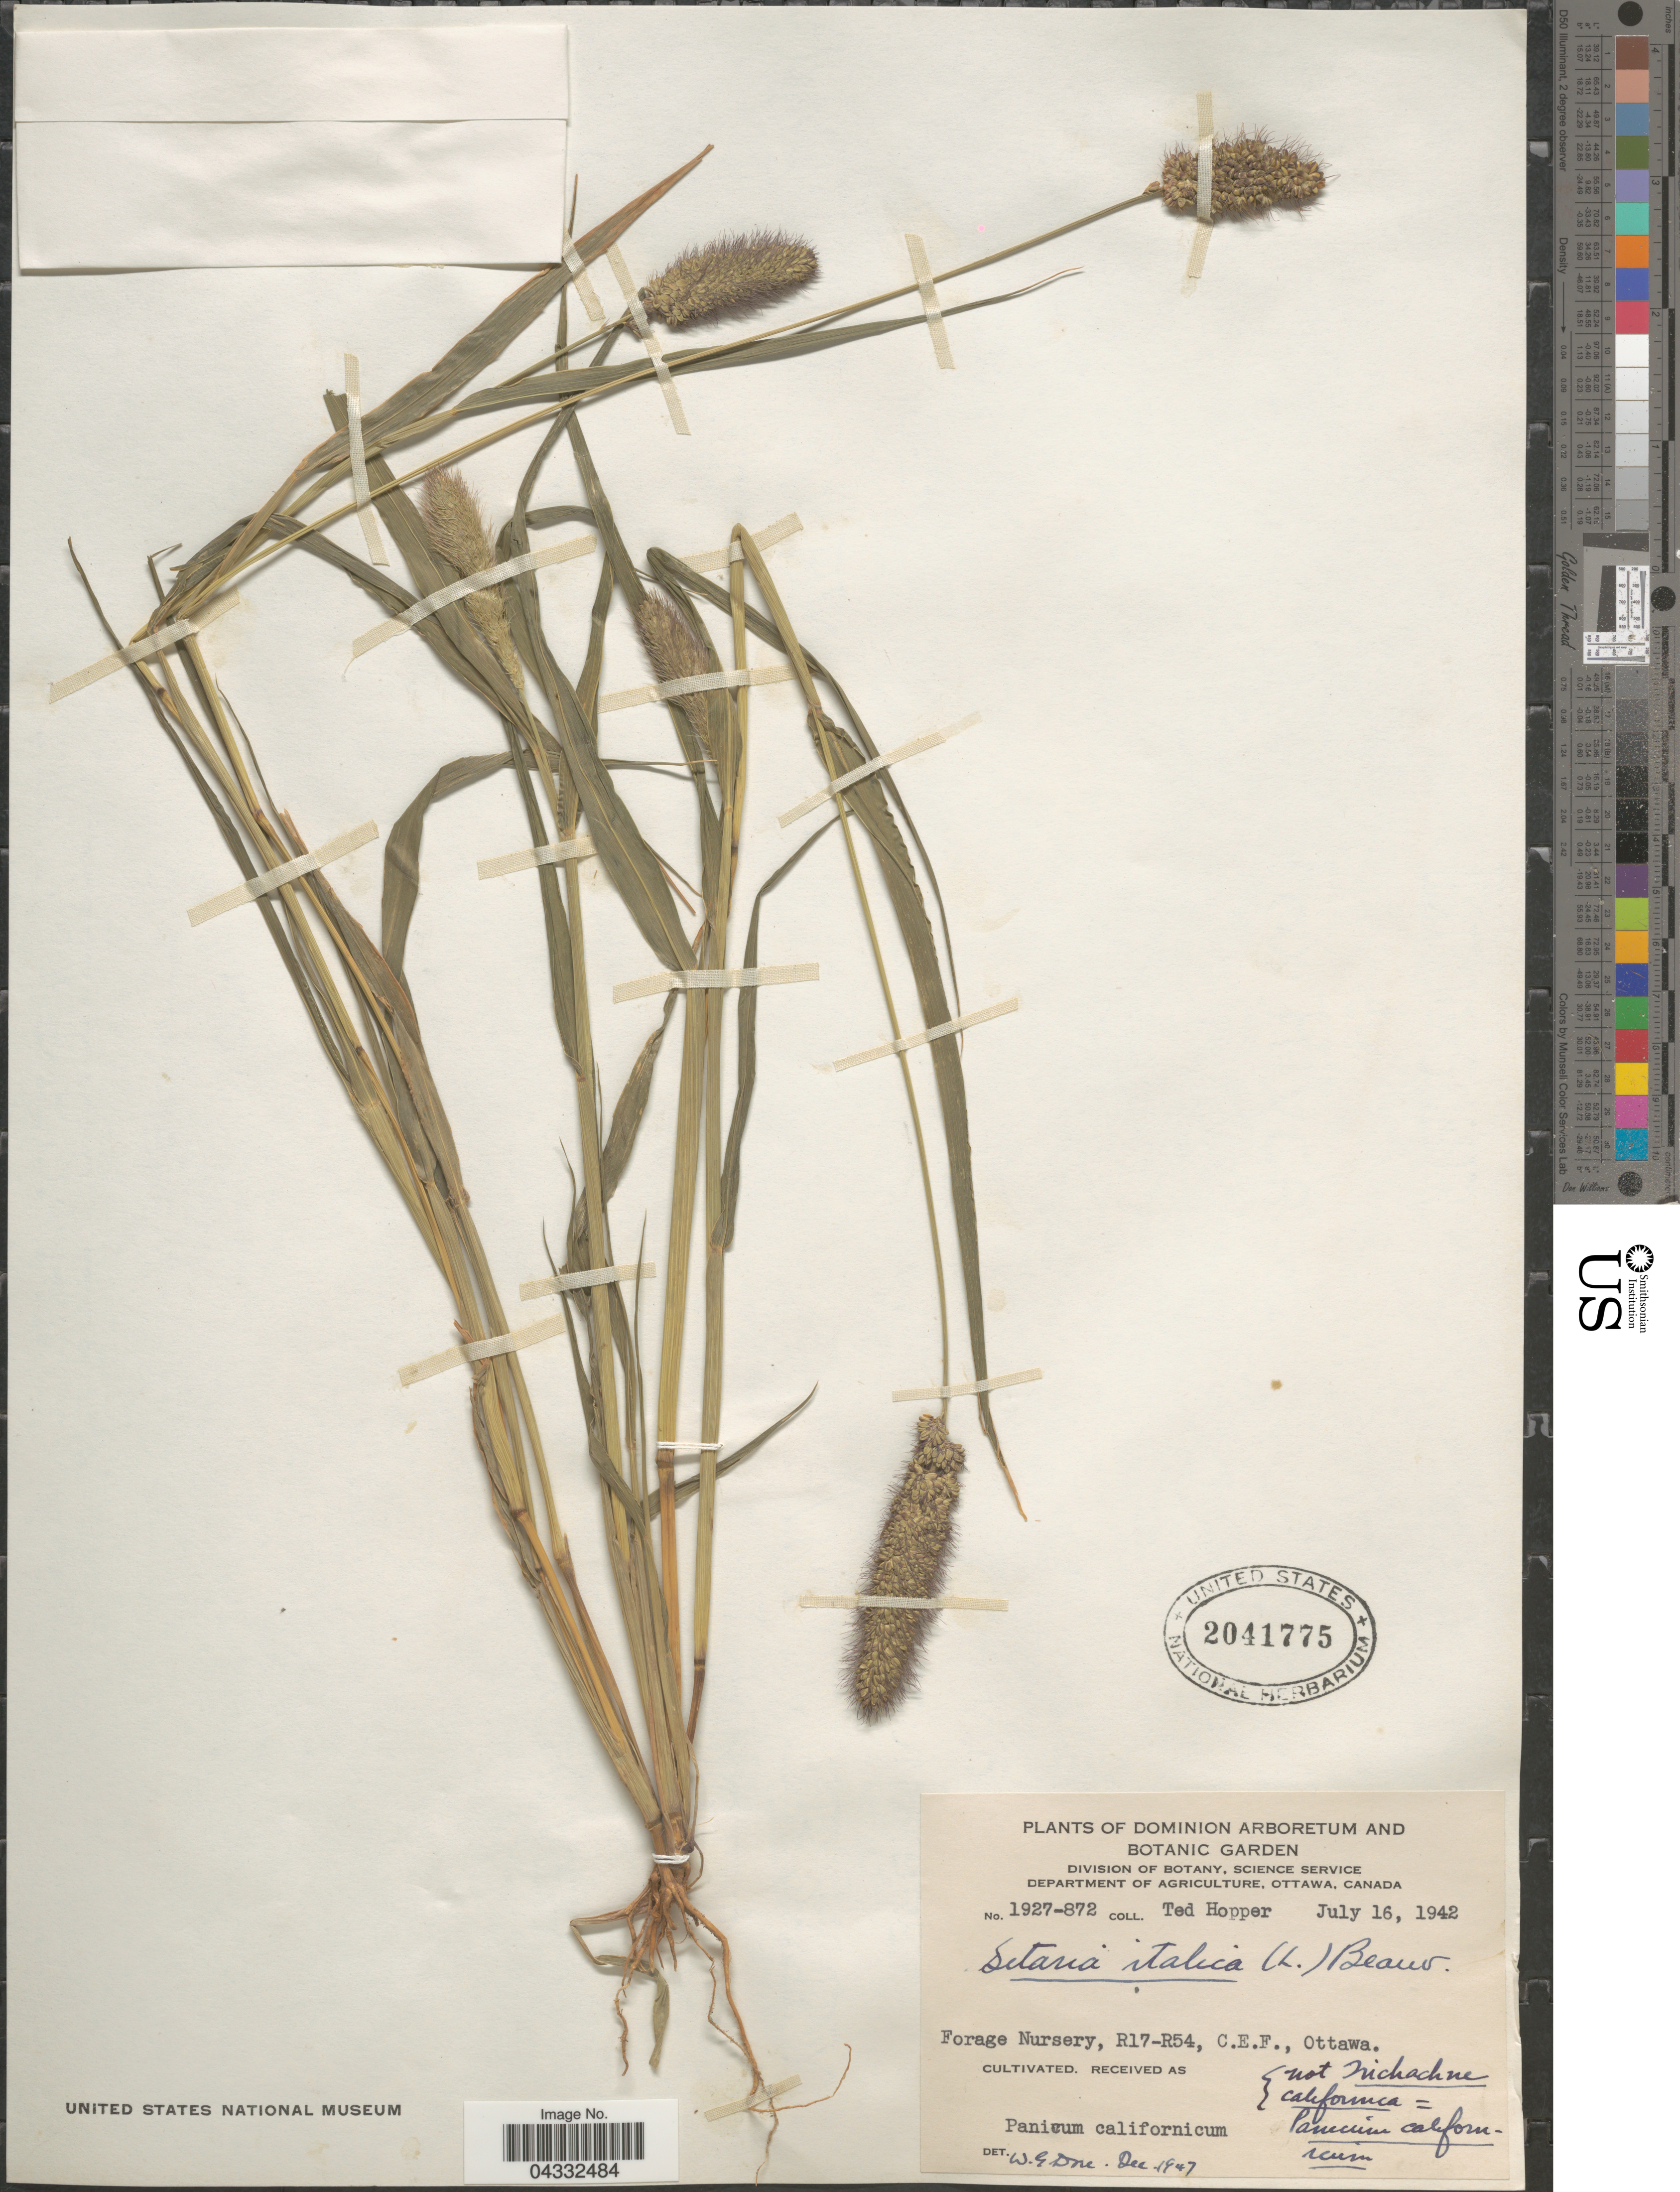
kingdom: Plantae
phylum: Tracheophyta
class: Liliopsida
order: Poales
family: Poaceae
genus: Setaria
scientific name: Setaria italica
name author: (L.) P. Beauv.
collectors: T. Hopper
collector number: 1927-872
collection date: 1942-07-16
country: Canada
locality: Dominion Arboretum and Botanic Garden. Forage Nursery, R17-R54, C.E.F., Ottawa.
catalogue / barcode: US 2041775